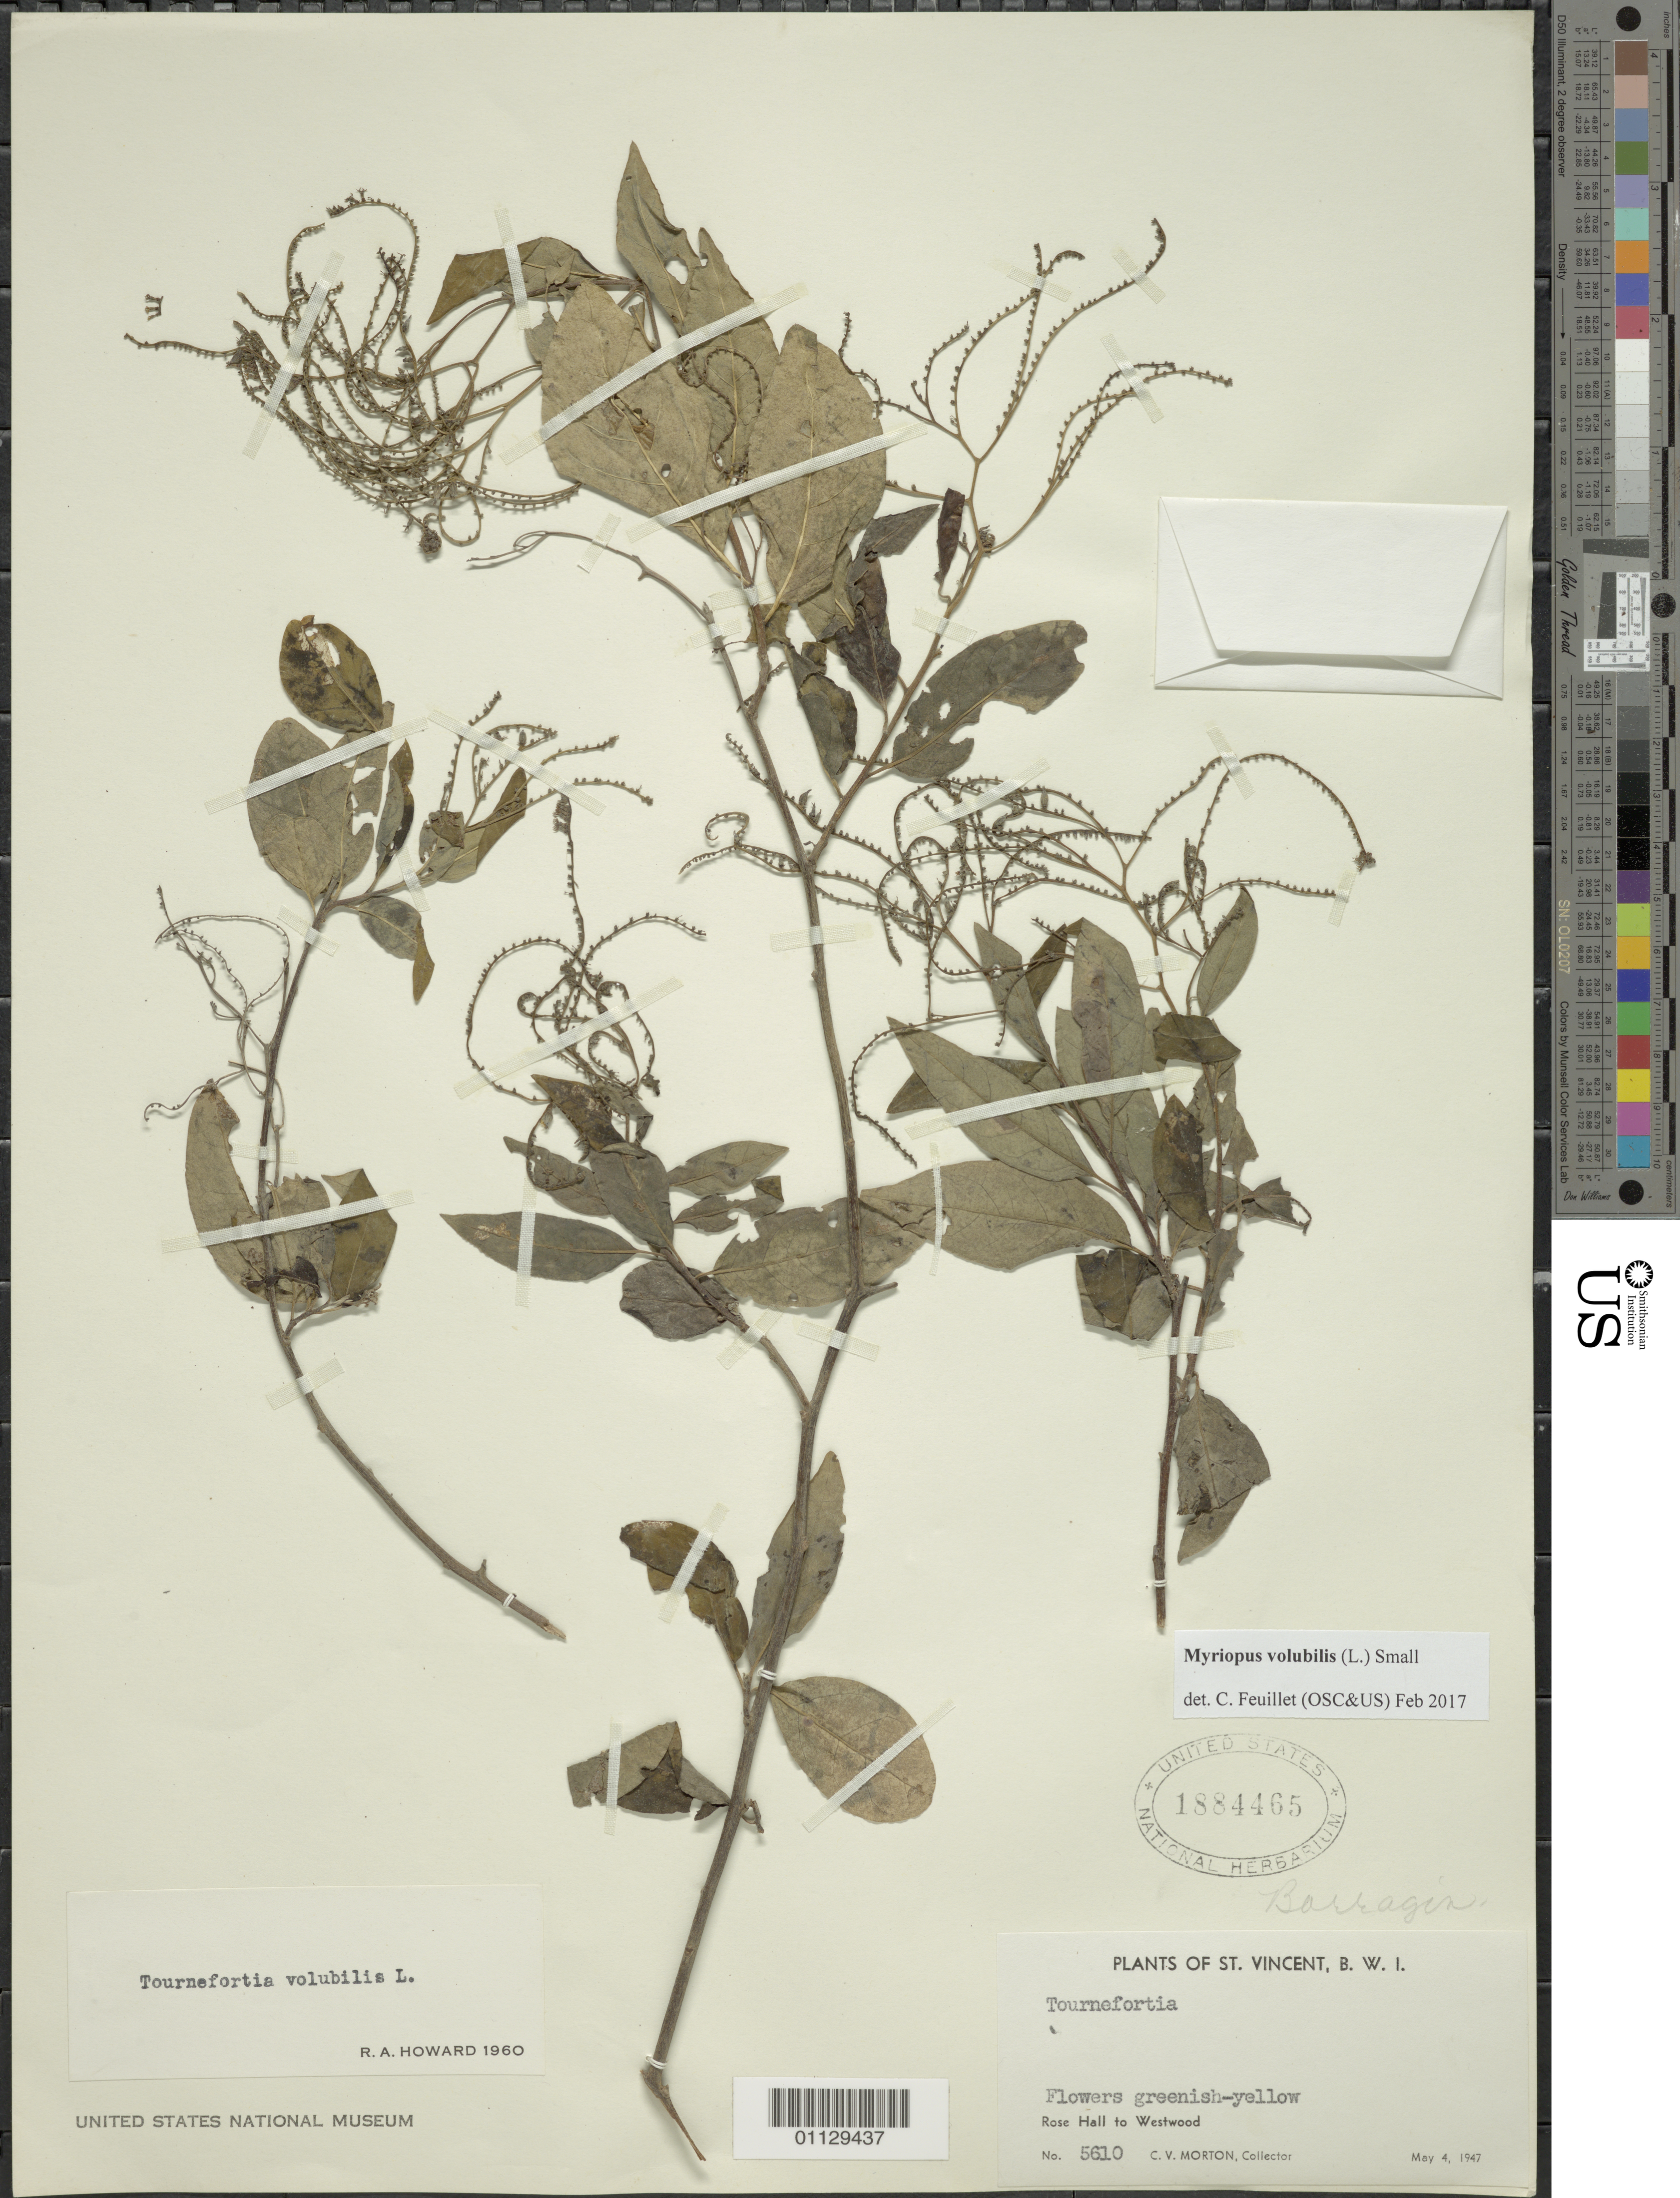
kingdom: Plantae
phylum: Tracheophyta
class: Magnoliopsida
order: Boraginales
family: Heliotropiaceae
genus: Myriopus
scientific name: Myriopus volubilis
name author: (L.) Small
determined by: Feuillet, C.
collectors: C. V. Morton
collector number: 5610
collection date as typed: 04 May 1947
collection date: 1947-05-04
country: St. Vincent - Grenadines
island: St Vincent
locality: Rose Hall to Westwood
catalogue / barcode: US 1884465